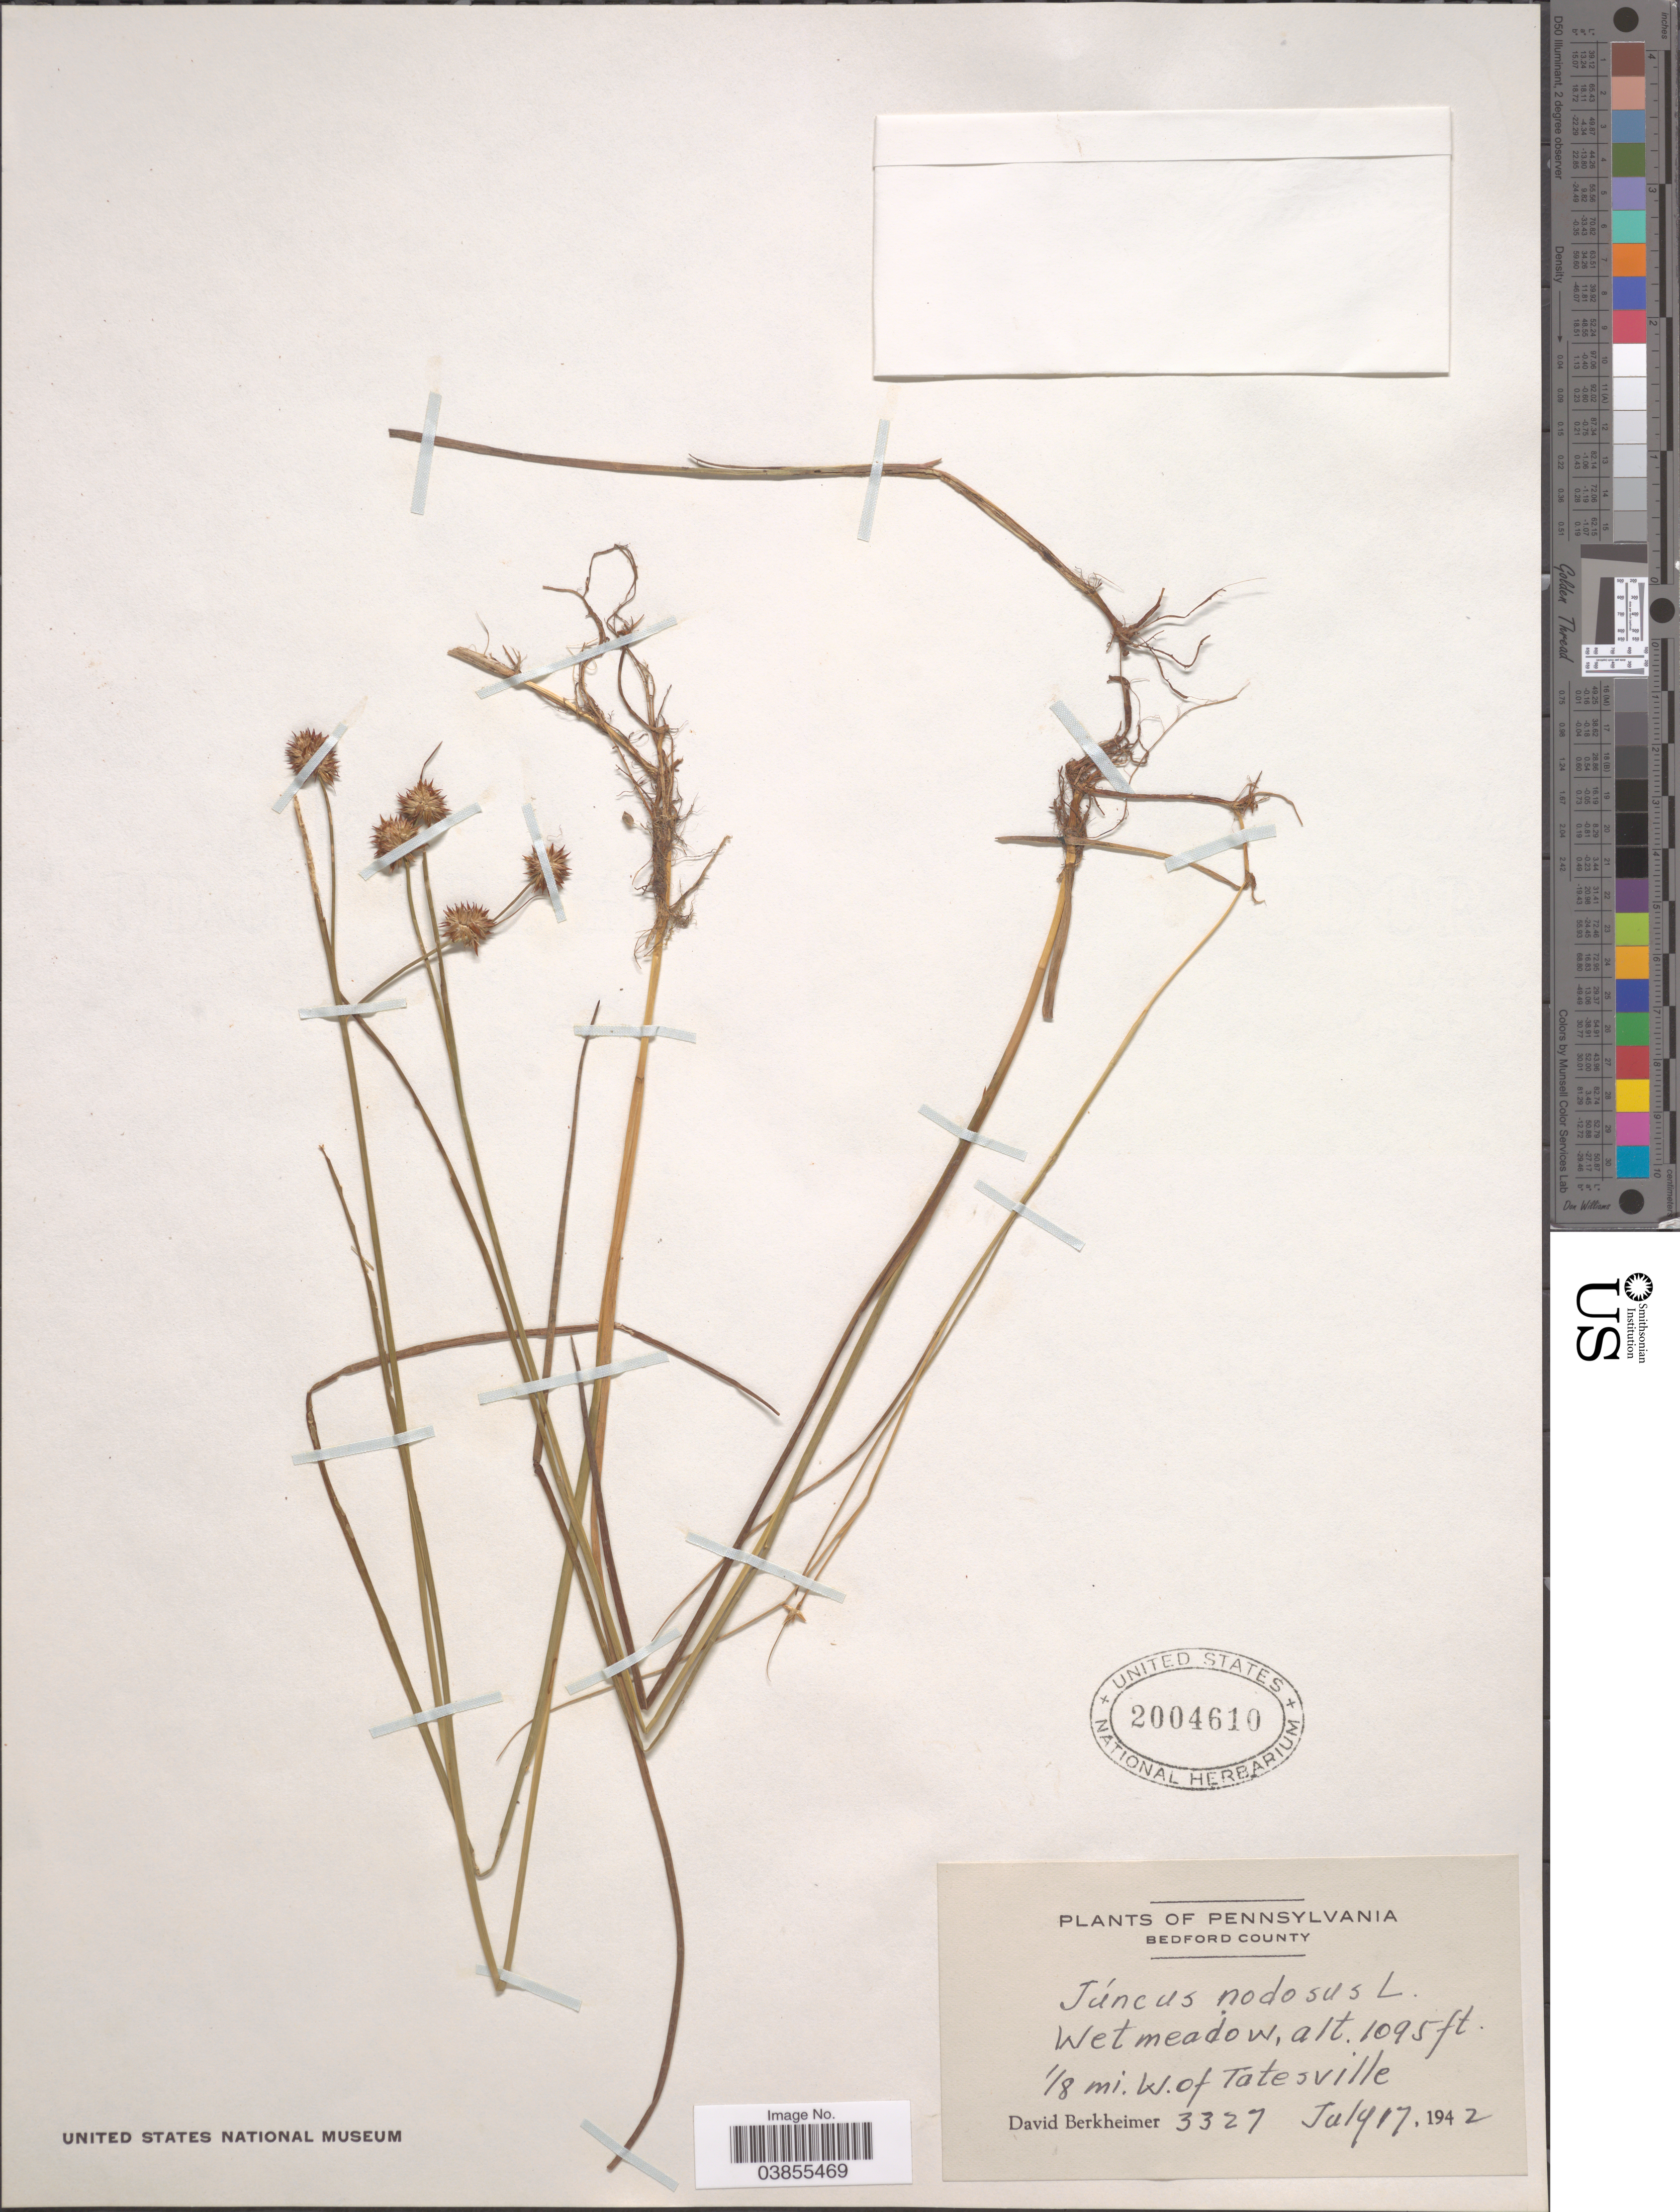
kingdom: Plantae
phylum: Tracheophyta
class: Liliopsida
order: Poales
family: Juncaceae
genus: Juncus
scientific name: Juncus nodosus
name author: L.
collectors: D. Berkheimer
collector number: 3327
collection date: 1942-07-17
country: United States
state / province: Pennsylvania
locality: Bedford County. 1/8 mi. W. of Tatesville.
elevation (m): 334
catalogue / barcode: US 2004610